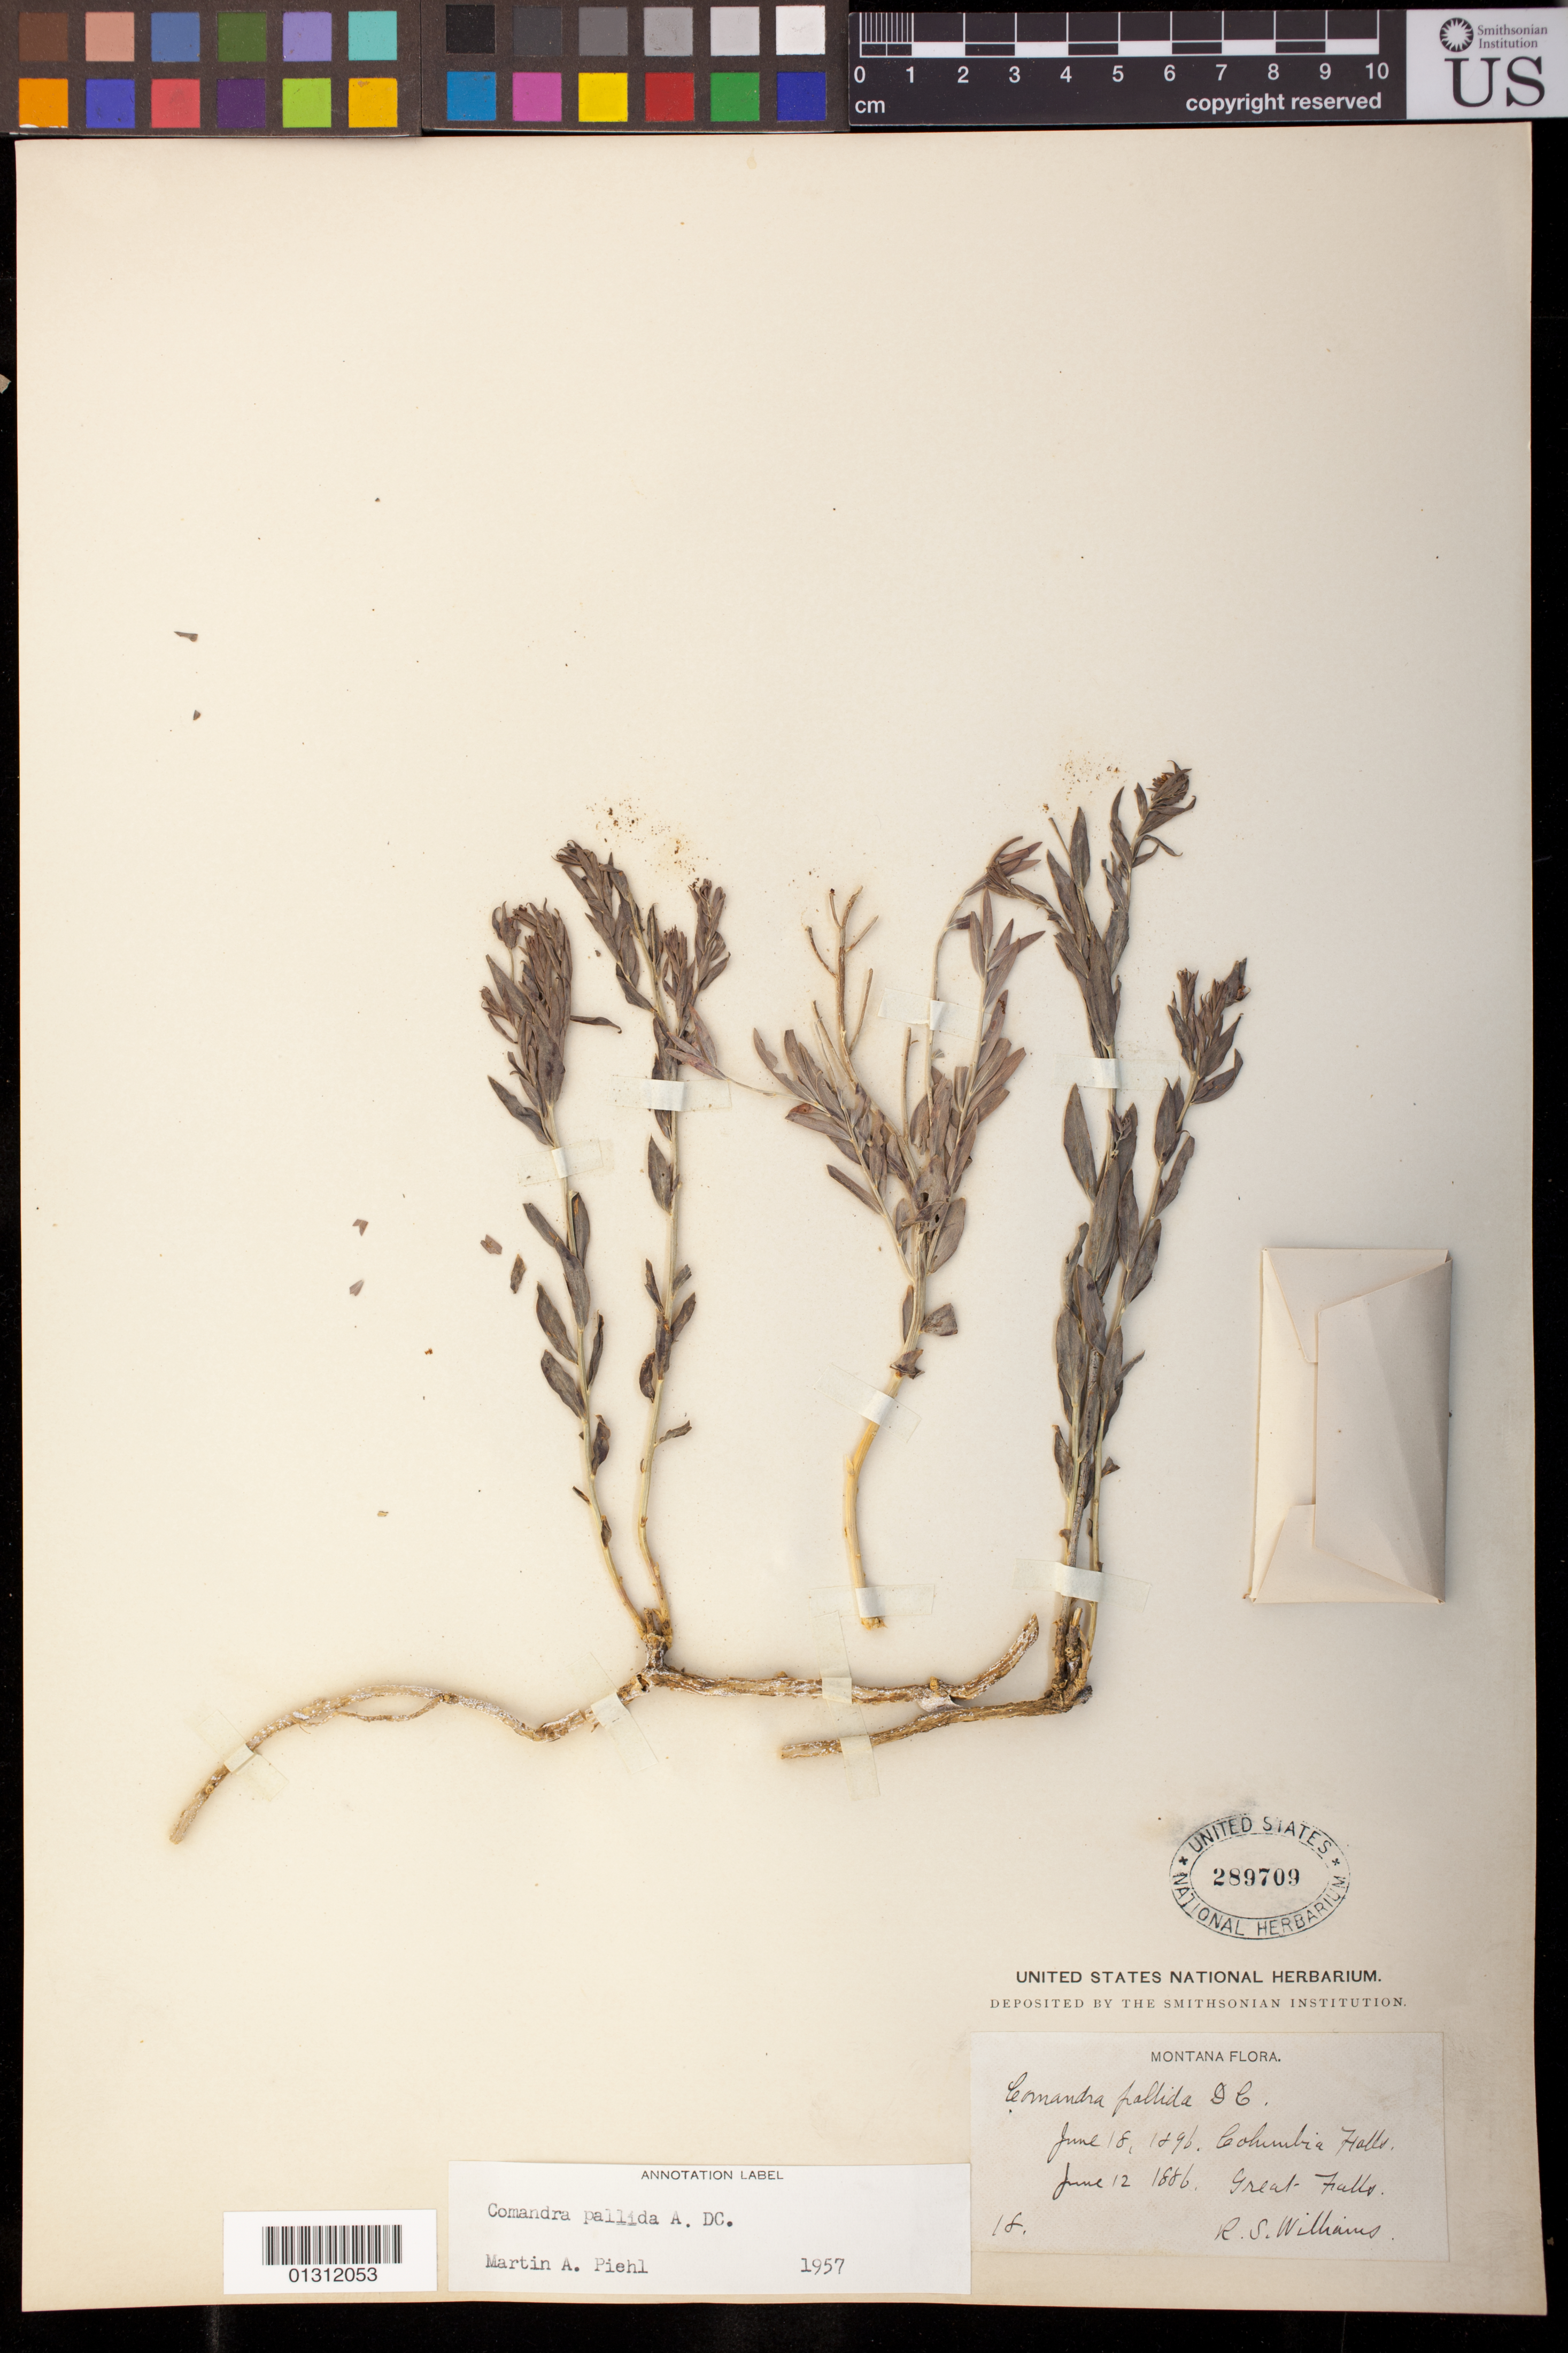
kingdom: Plantae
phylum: Tracheophyta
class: Magnoliopsida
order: Santalales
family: Comandraceae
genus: Comandra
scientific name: Comandra pallida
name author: A. DC.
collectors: R. S. Williams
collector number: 18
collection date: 1886-06-12,1896-06-18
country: United States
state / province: Montana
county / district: Flathead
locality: Columbia Falls - Flathead County / Great Falls - Cascade County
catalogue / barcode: US 289709